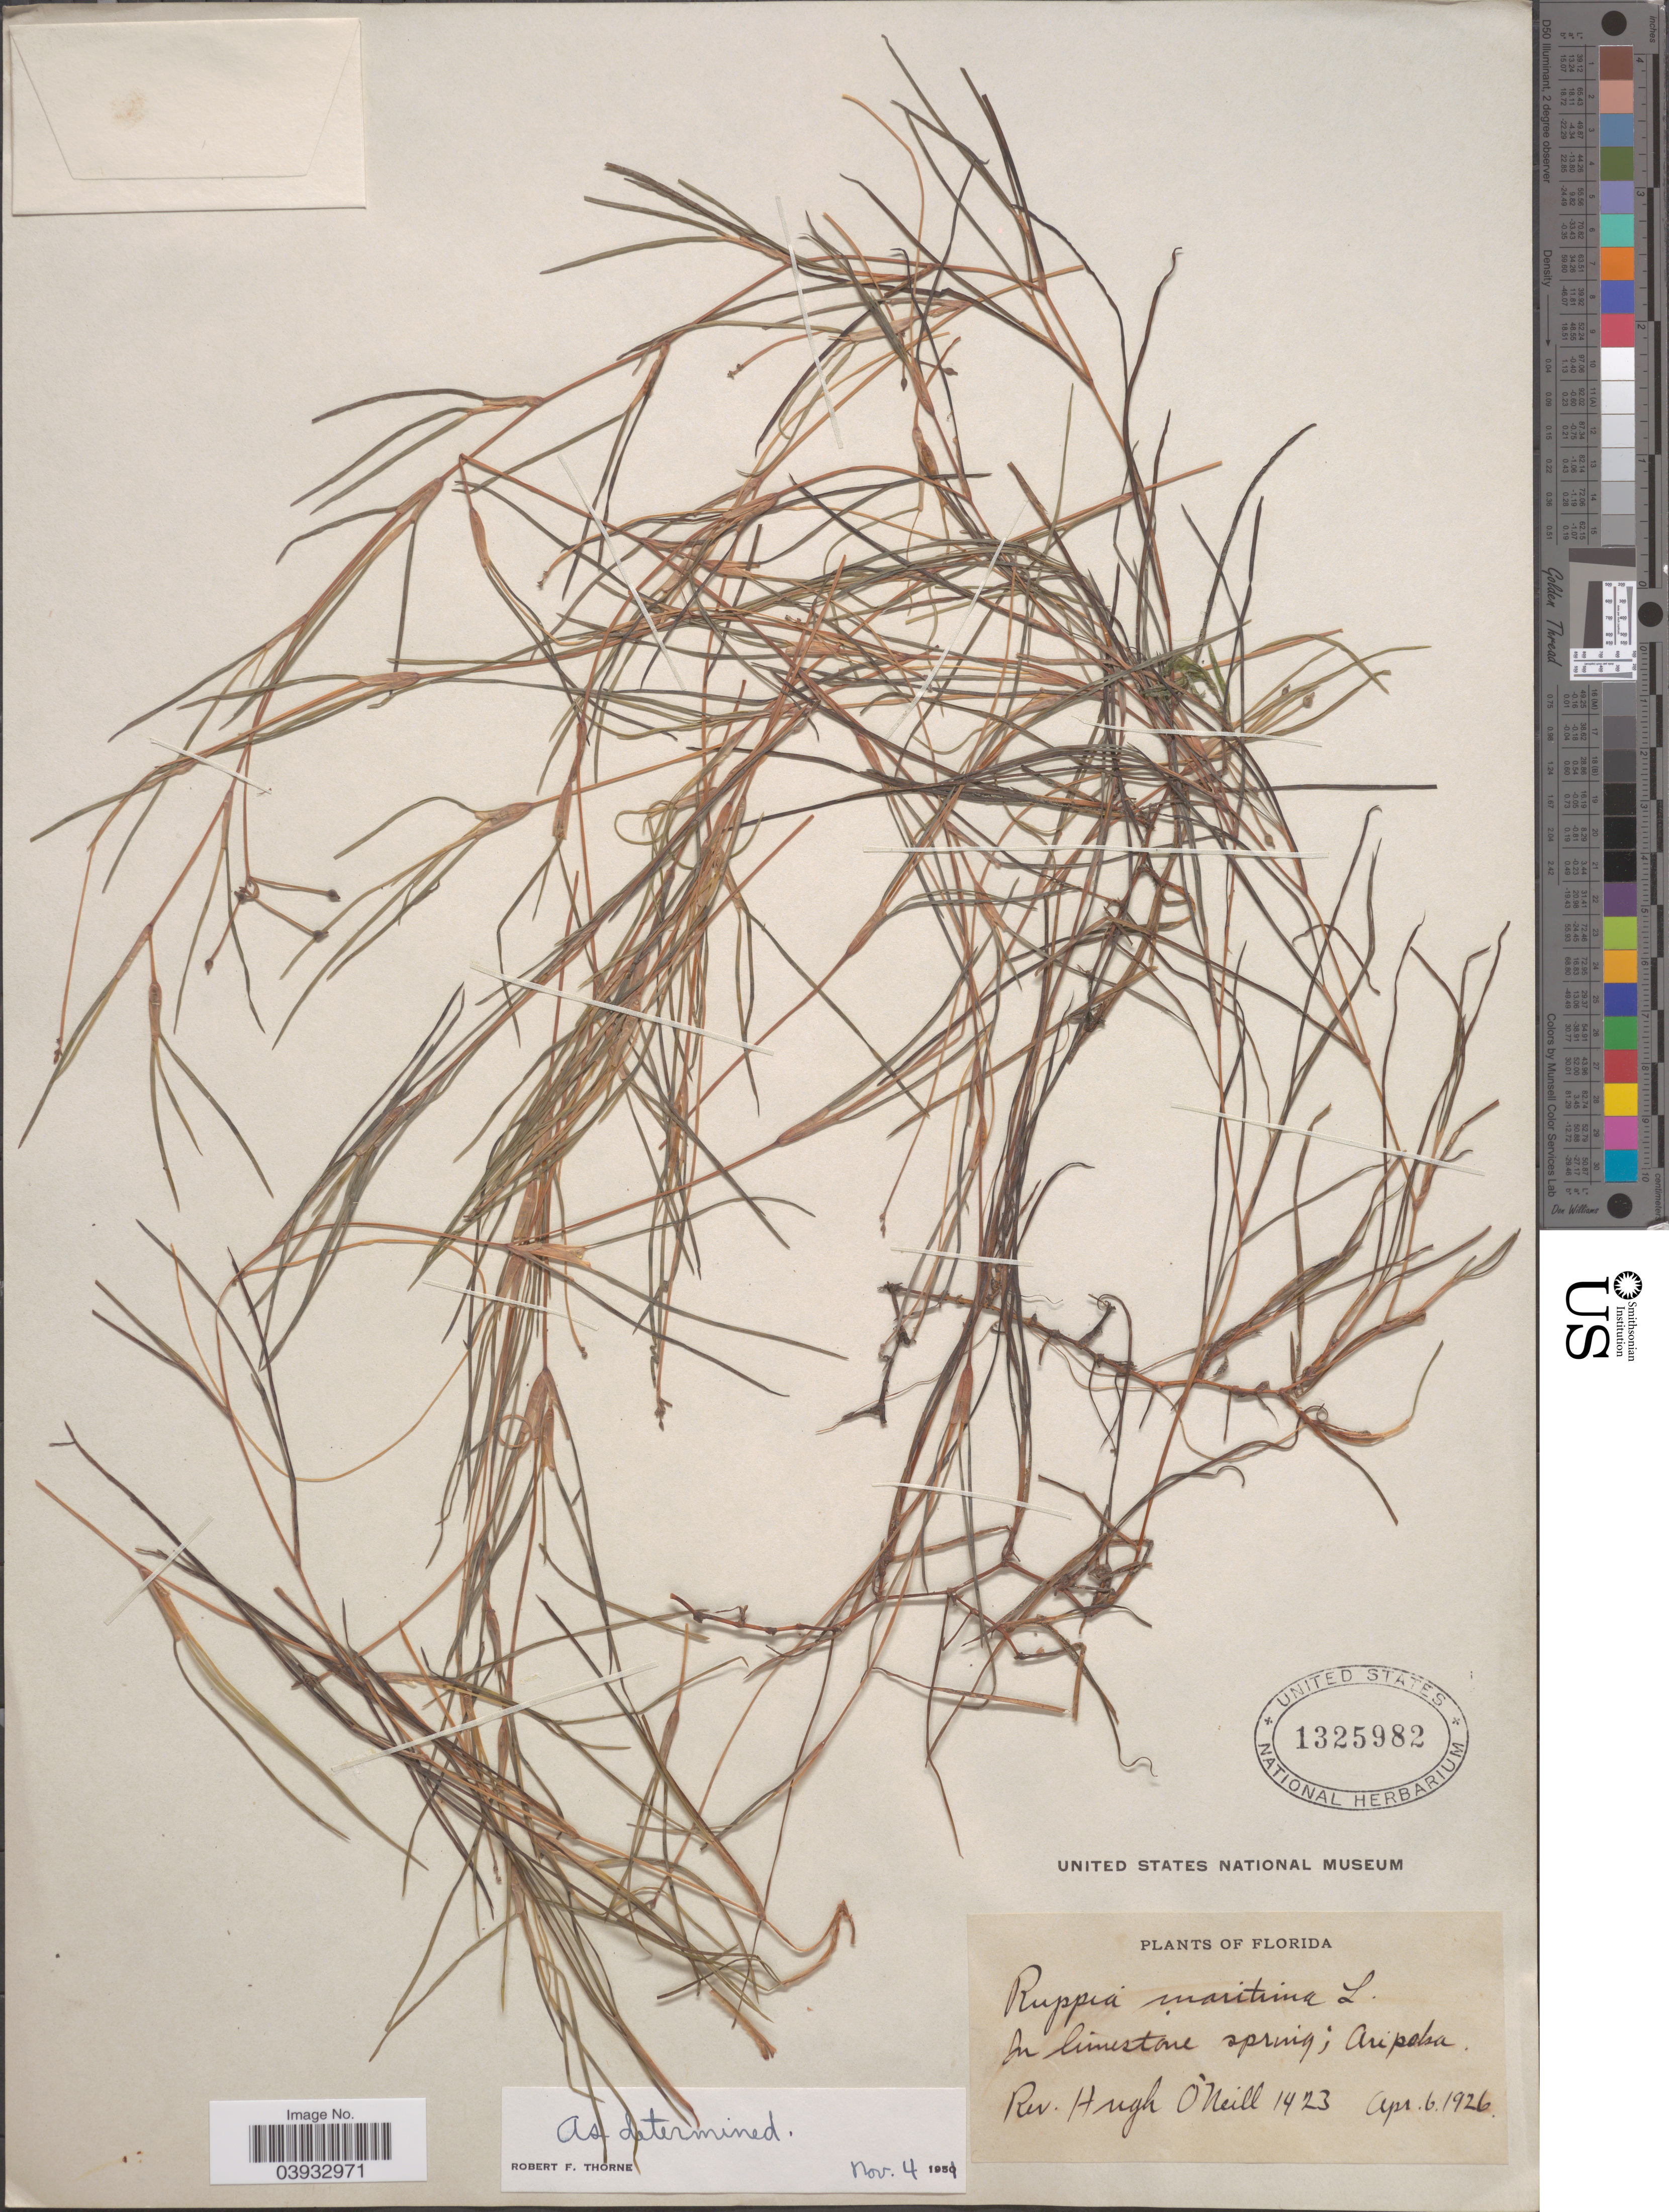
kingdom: Plantae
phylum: Tracheophyta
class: Liliopsida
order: Alismatales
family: Ruppiaceae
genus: Ruppia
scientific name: Ruppia maritima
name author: L.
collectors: H. O'Neill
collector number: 1423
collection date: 1926-04-06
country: United States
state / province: Florida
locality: Aripeka.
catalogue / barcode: US 1325982